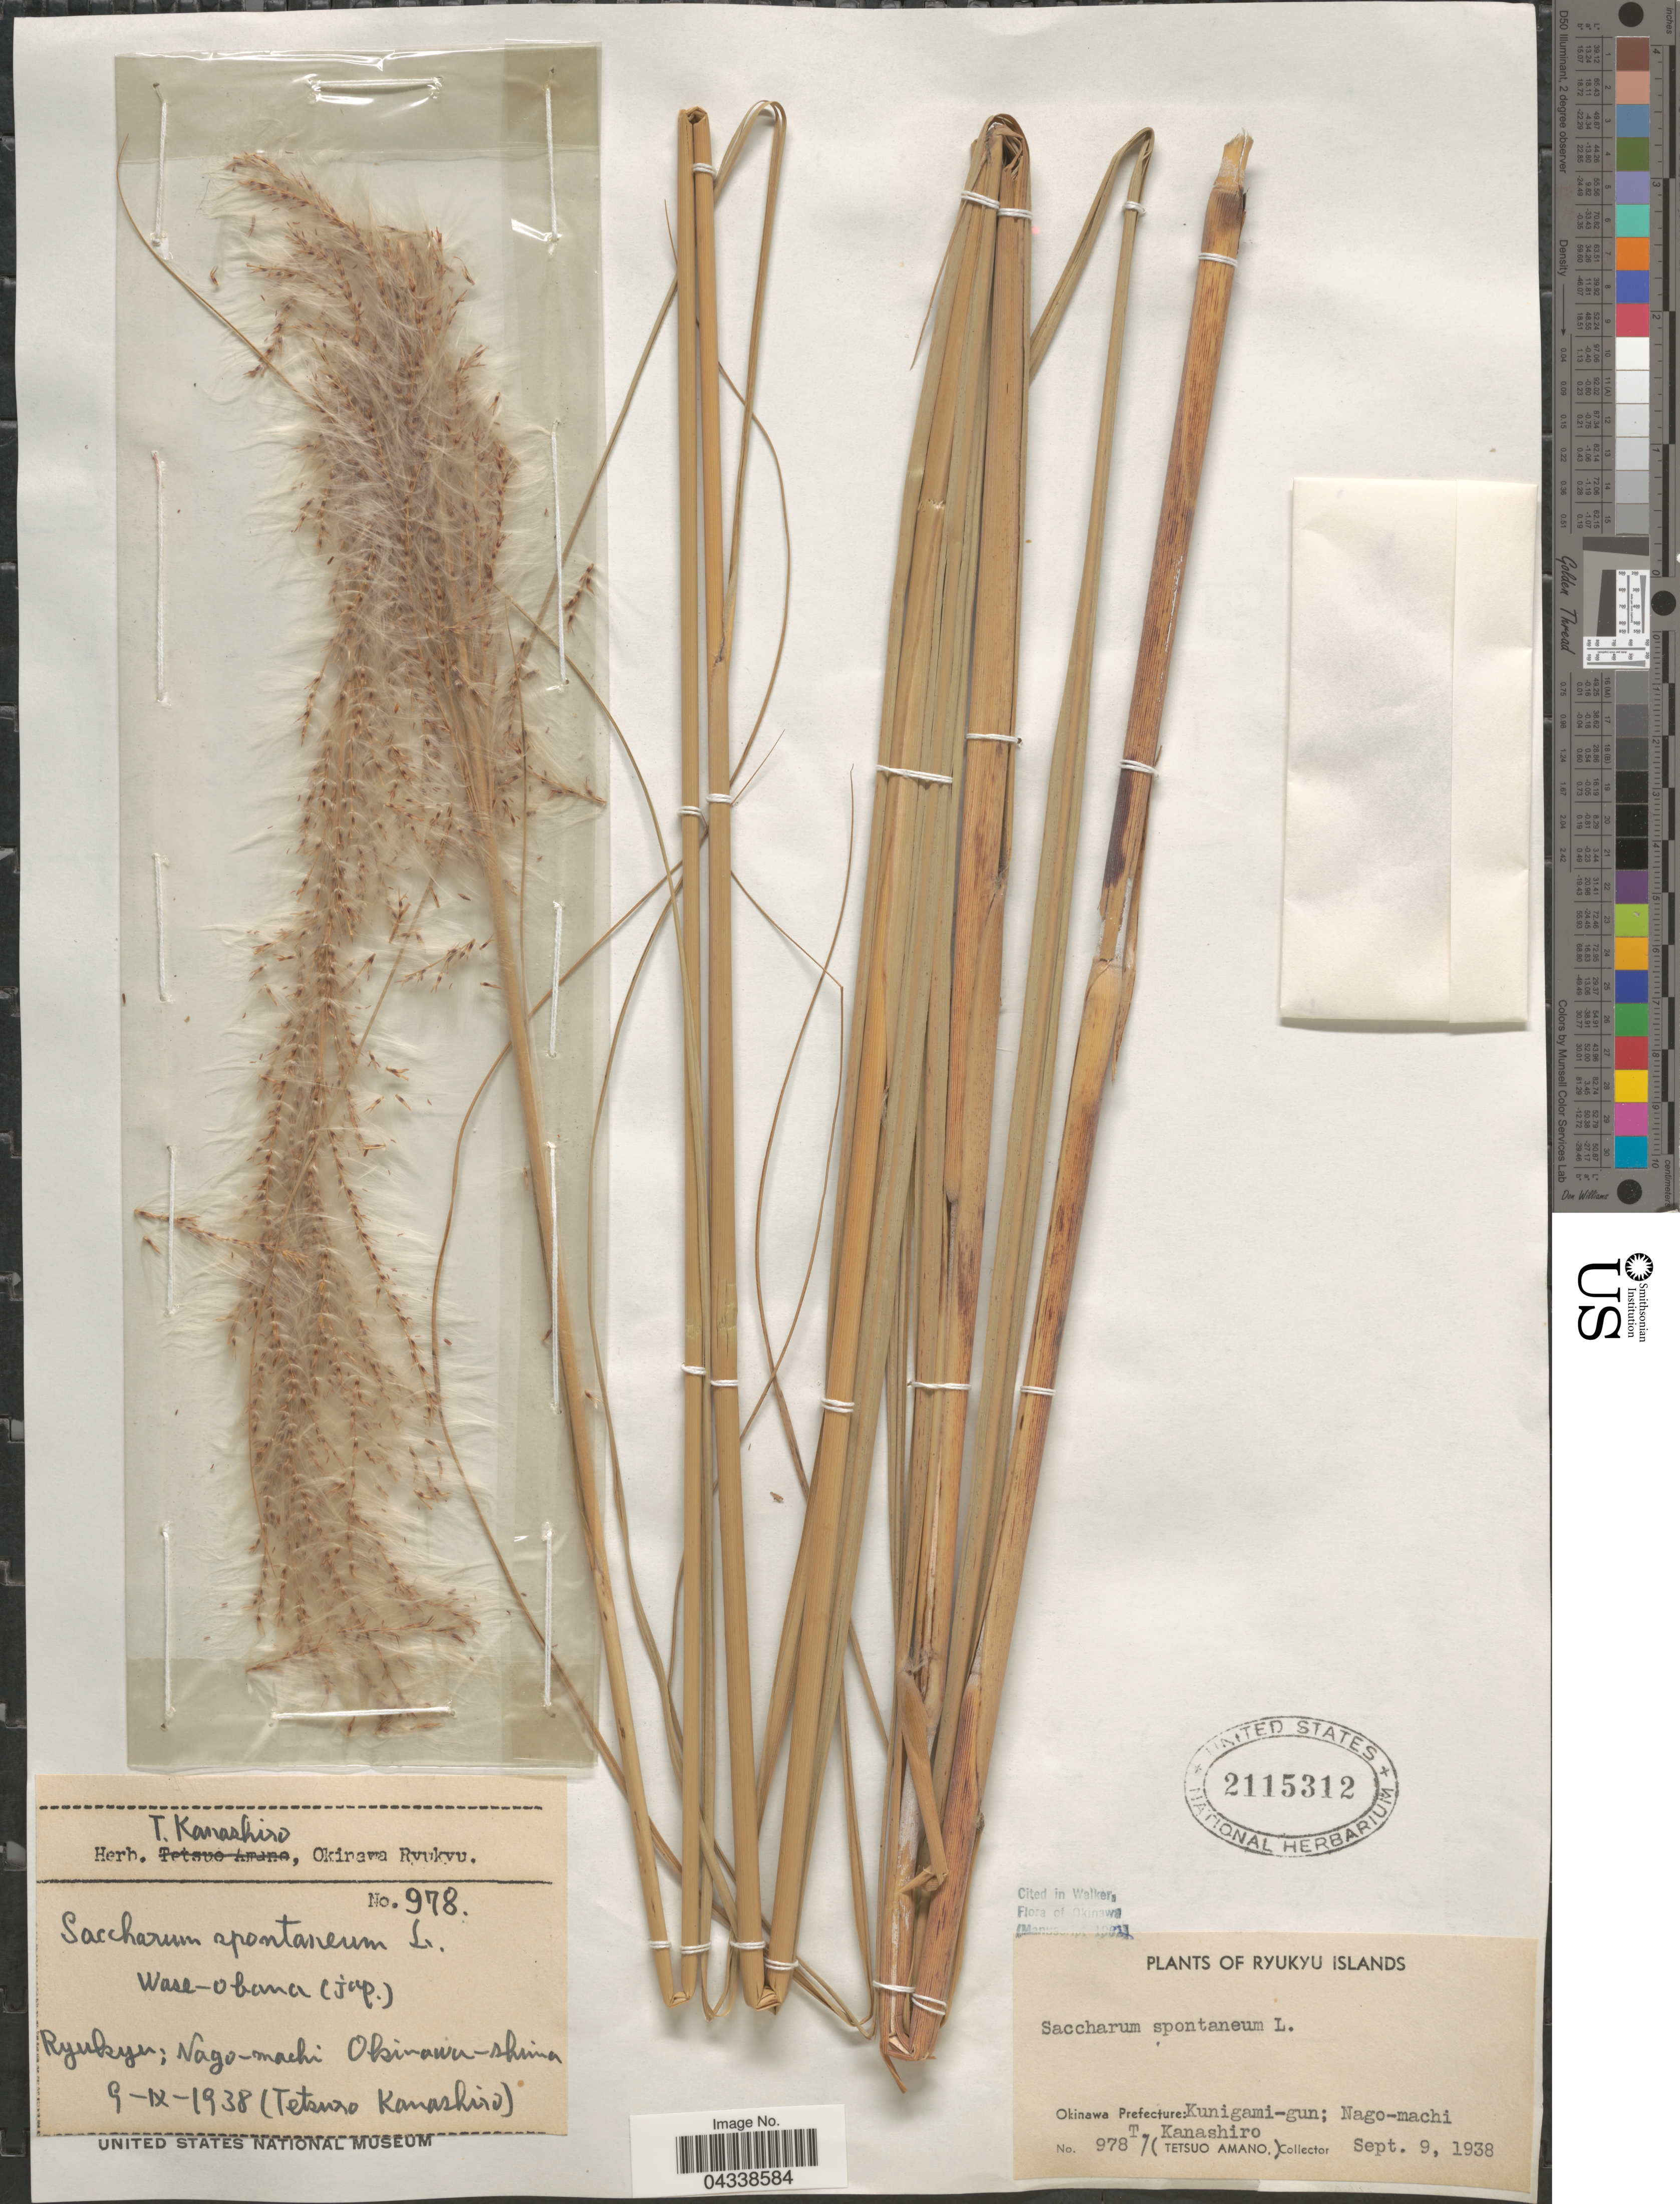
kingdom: Plantae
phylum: Tracheophyta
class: Liliopsida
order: Poales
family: Poaceae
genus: Saccharum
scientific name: Saccharum spontaneum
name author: L.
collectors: T. Kanashiro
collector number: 978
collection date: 1938-09-09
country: Japan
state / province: Okinawa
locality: Ryukyu; Nago-machi Okinawa-shima. Ryukyu Islands. Okinawa Prefecture: Kunigami; Nago-machi.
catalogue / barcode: US 2115312